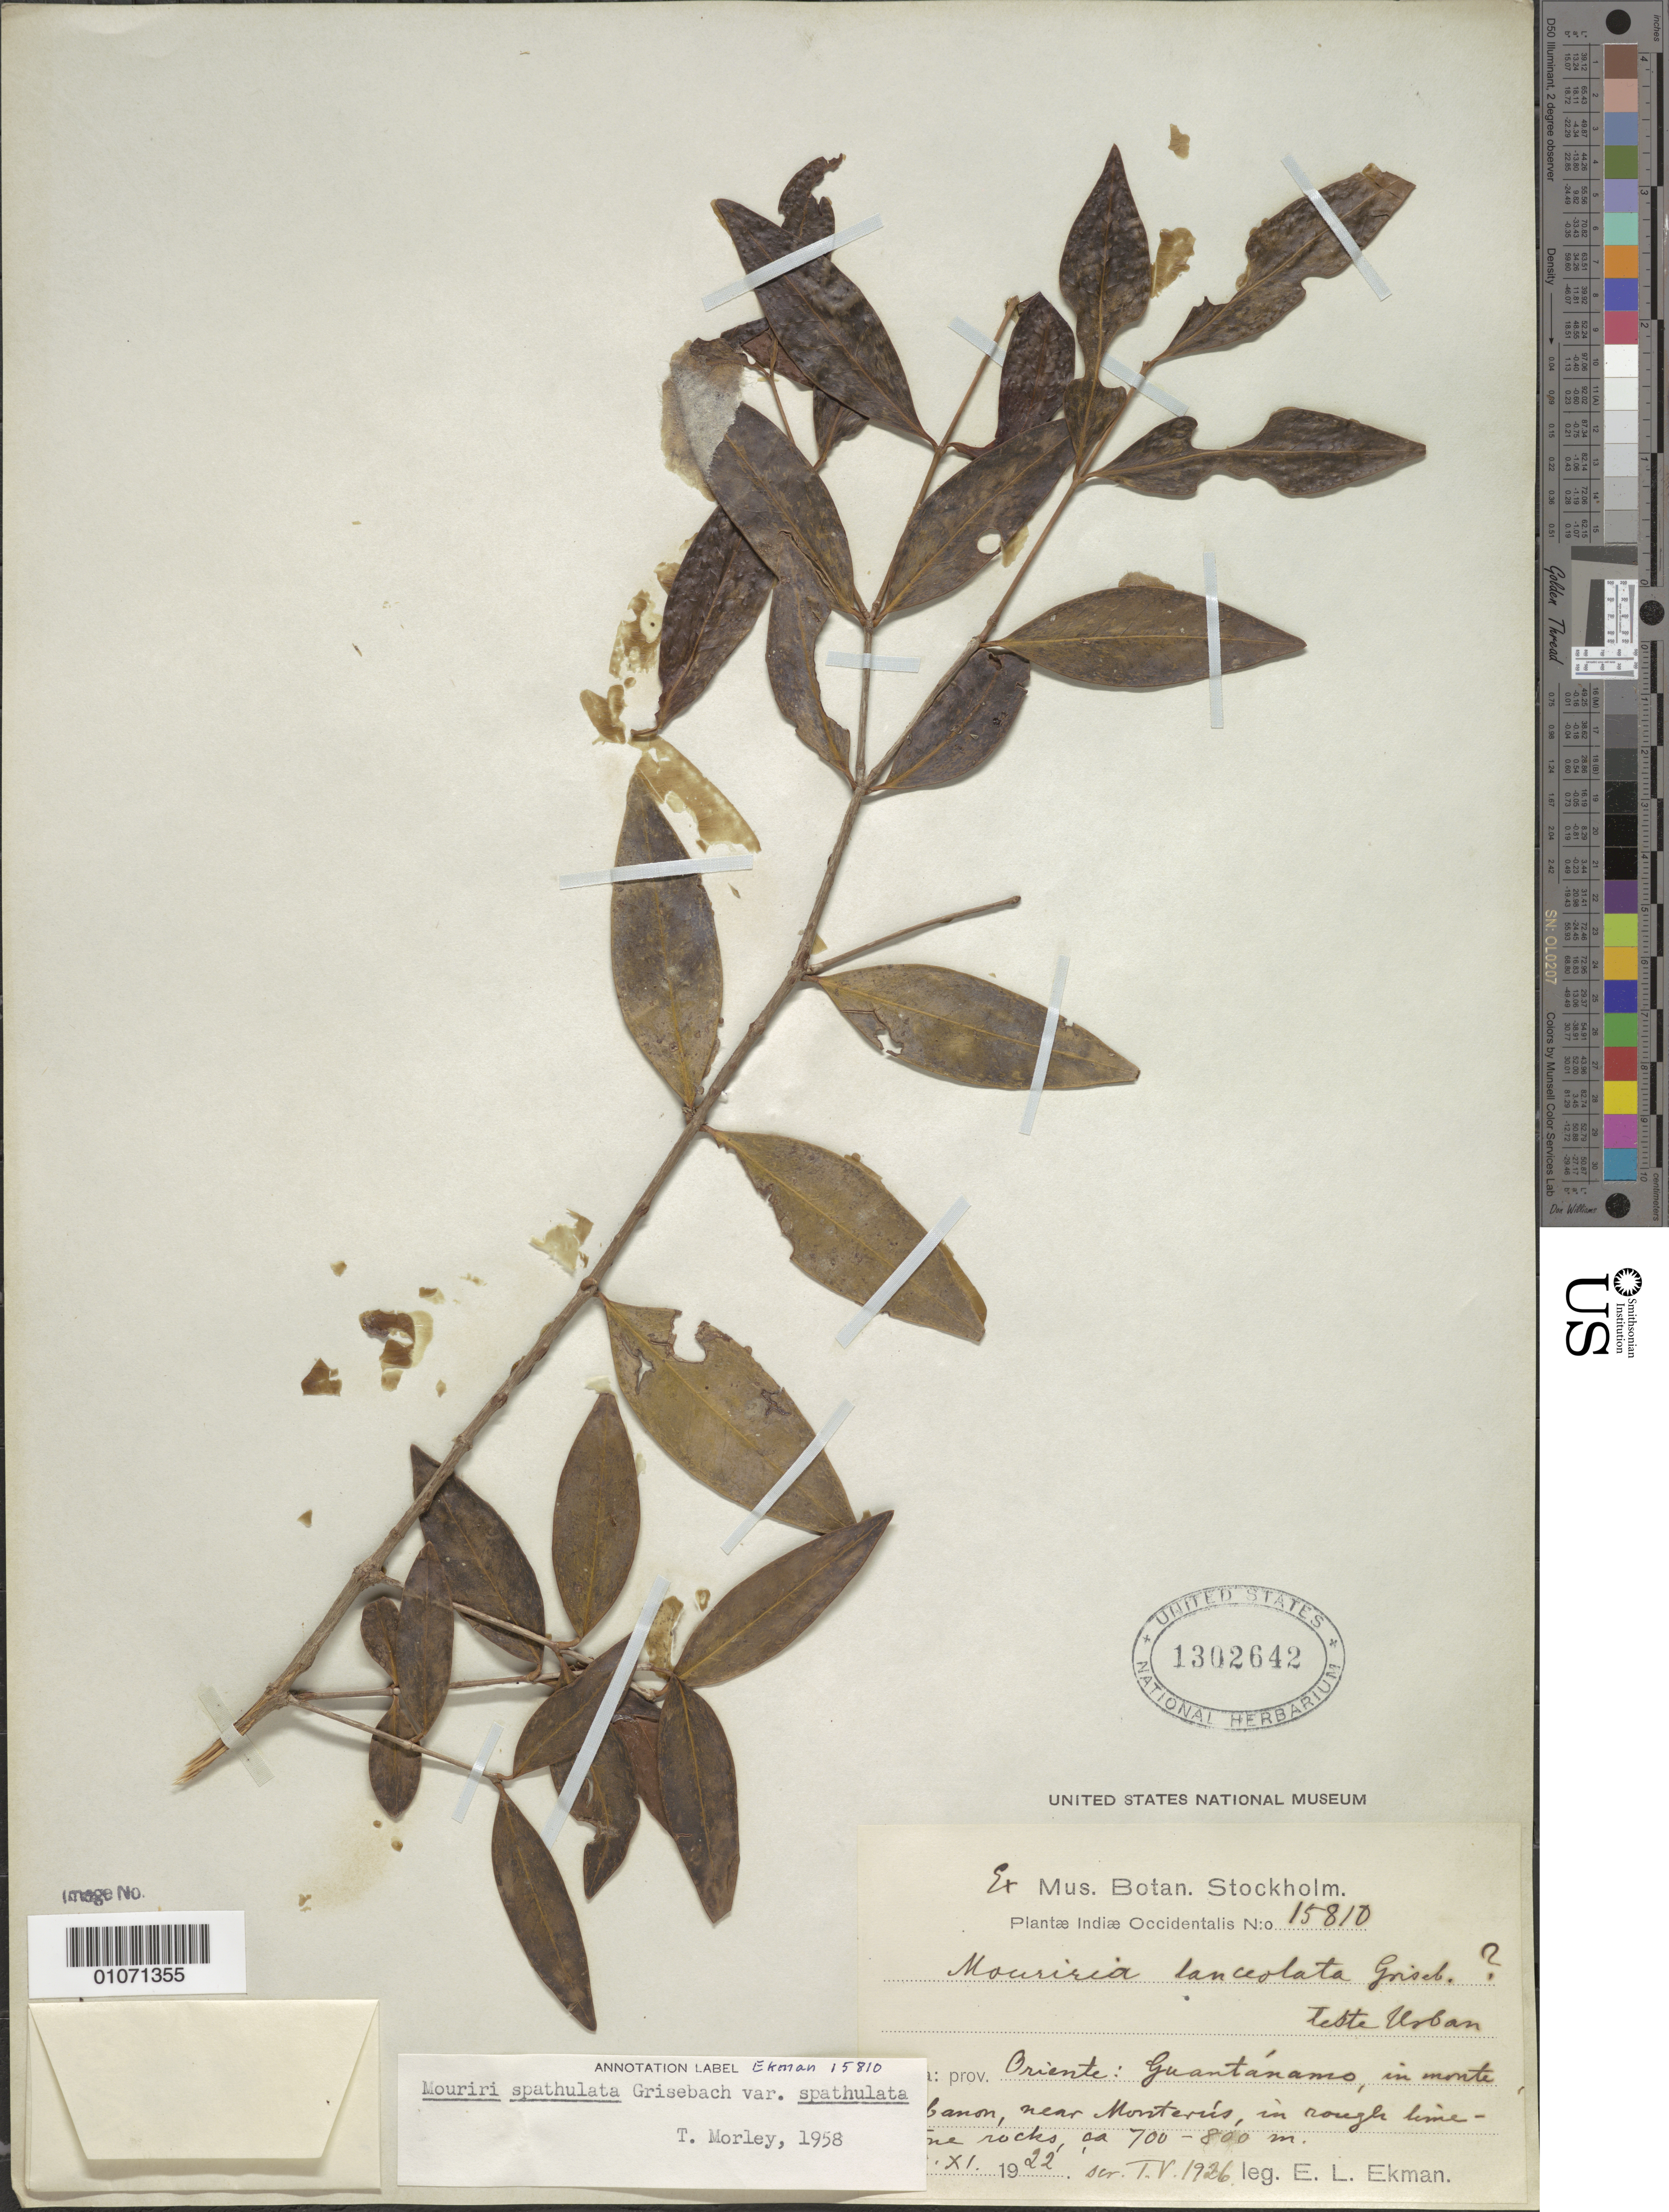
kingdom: Plantae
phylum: Tracheophyta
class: Magnoliopsida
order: Myrtales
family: Melastomataceae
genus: Mouriri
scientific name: Mouriri spathulata var. spathulata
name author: Griseb.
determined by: Morley, T.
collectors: E. L. Ekman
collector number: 15810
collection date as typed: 28 Nov 1922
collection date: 1922-11-28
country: Cuba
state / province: Guantanamo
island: Cuba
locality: Guantánamo, monte Libanon, near Monterís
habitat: In rough limestone rocks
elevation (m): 700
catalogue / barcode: US 1302642